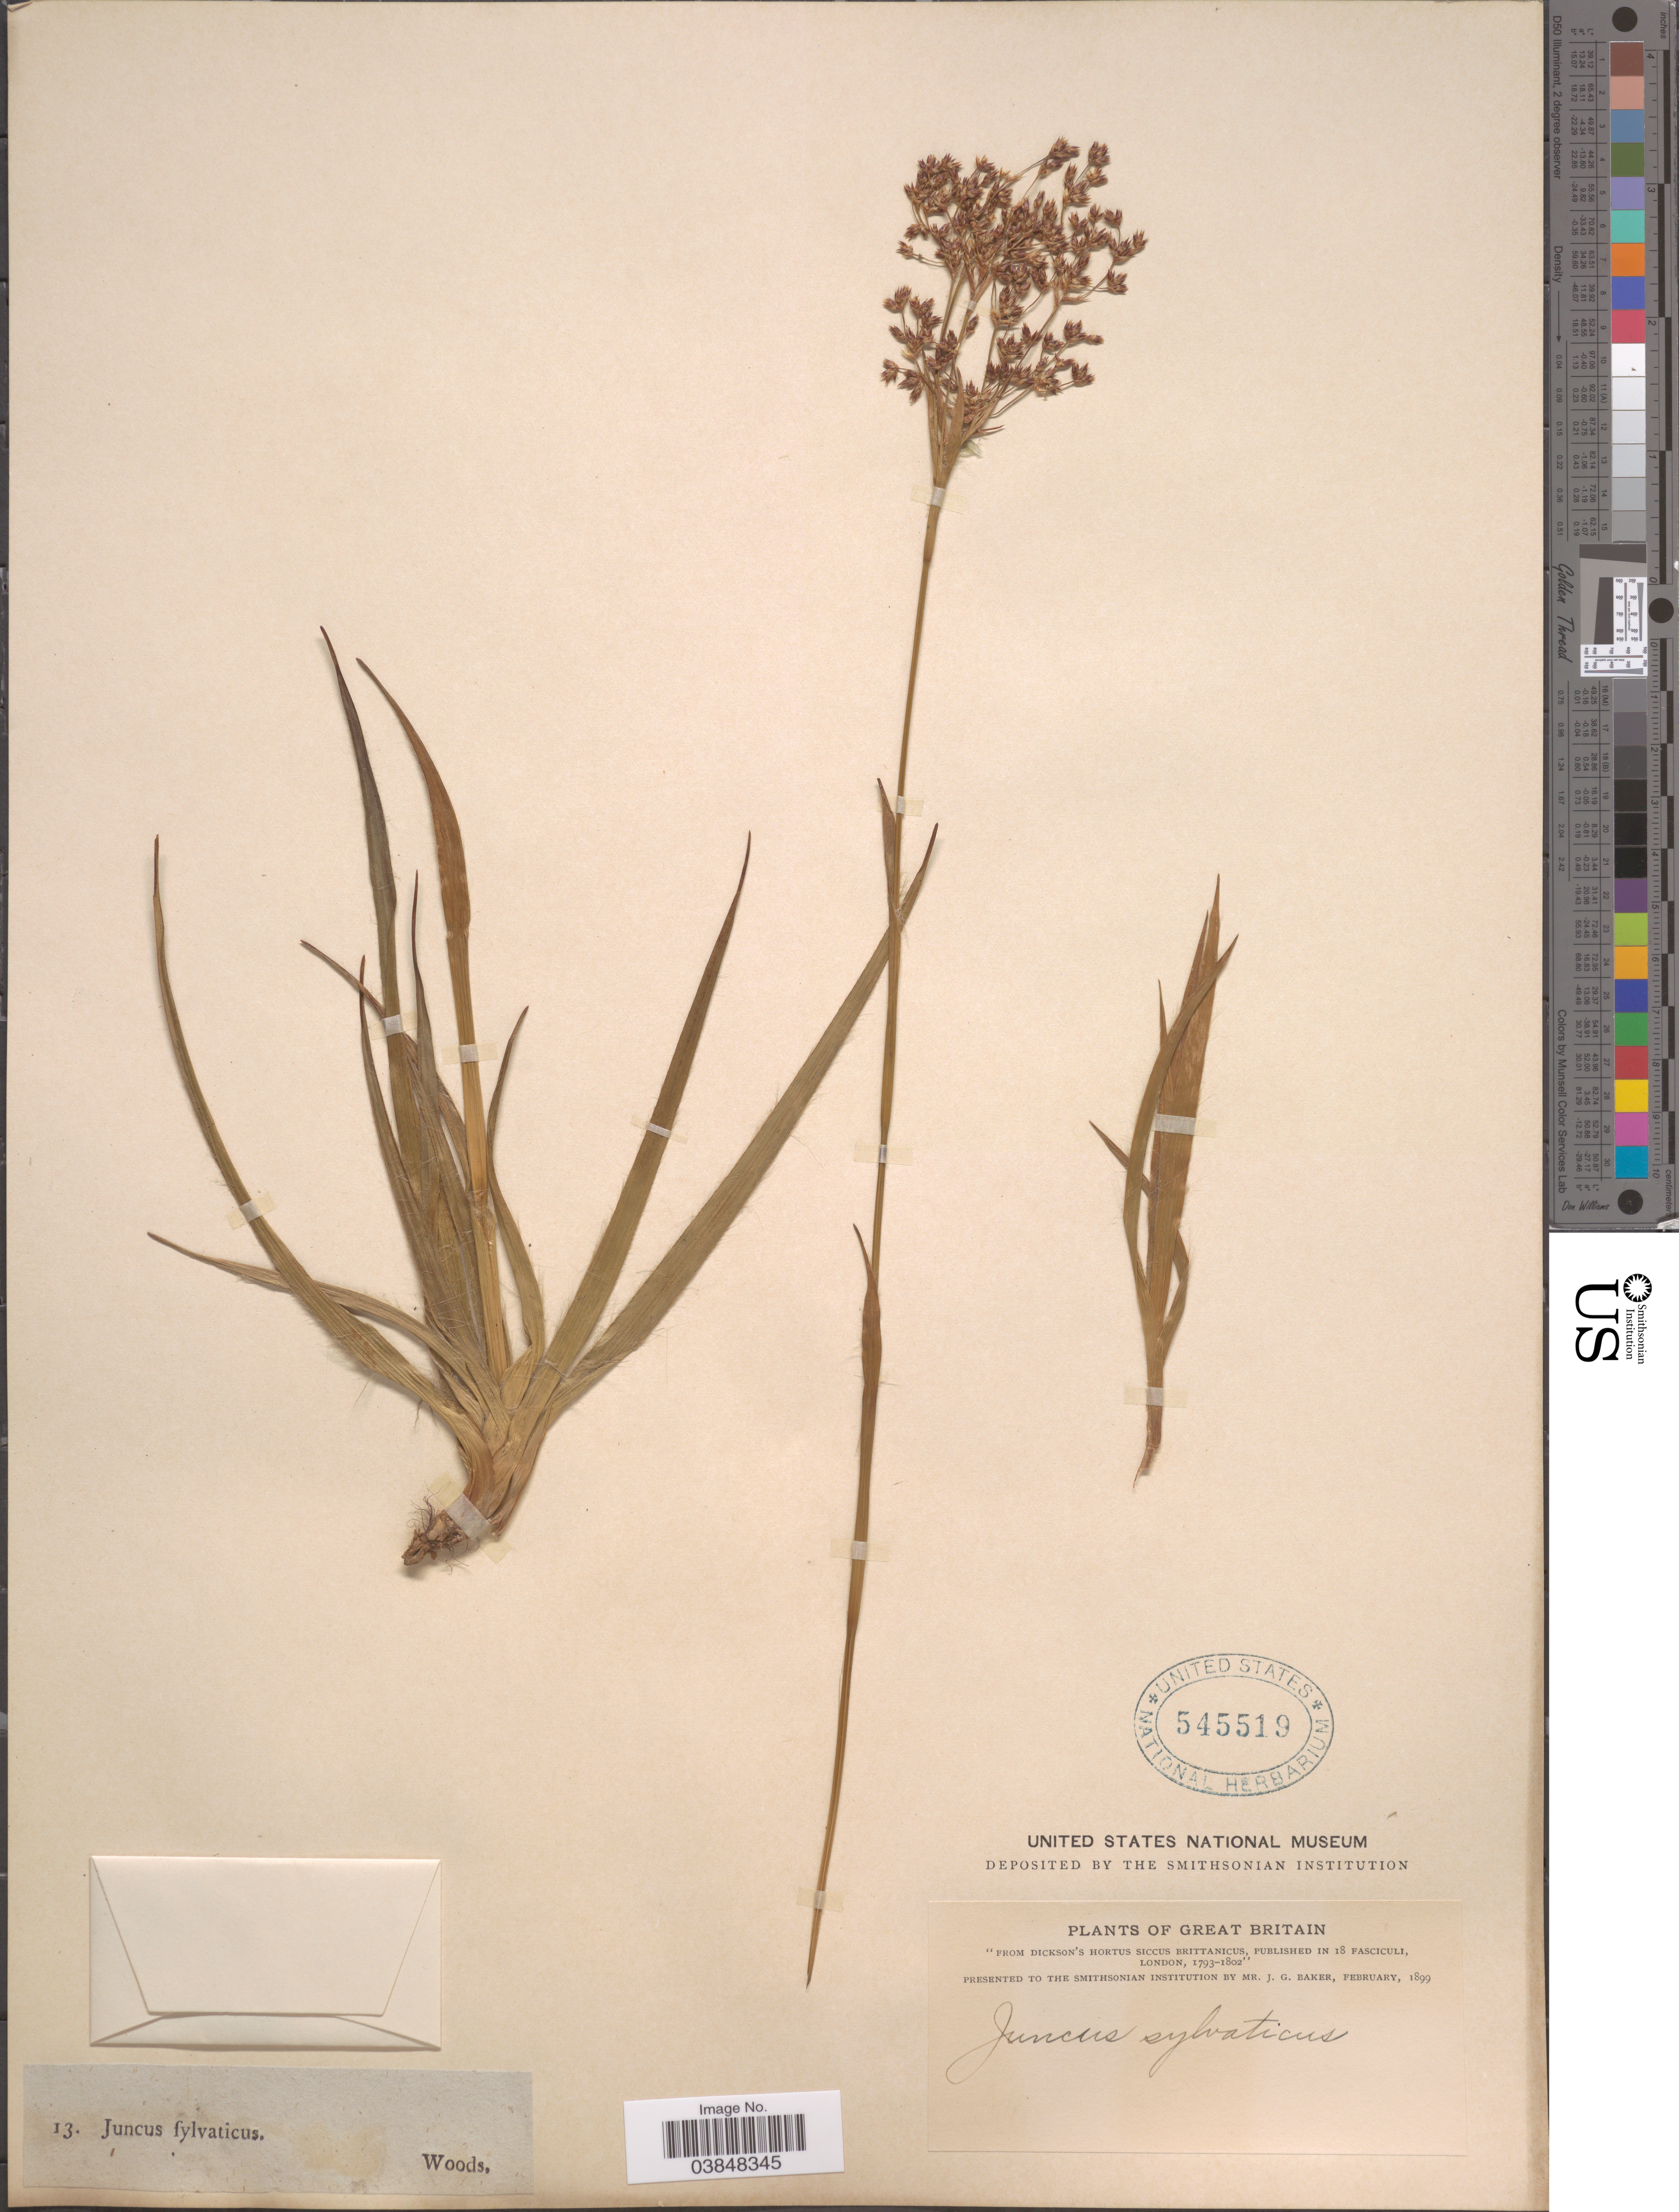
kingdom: Plantae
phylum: Tracheophyta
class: Liliopsida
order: Poales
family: Juncaceae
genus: Luzula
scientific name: Luzula sylvatica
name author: (Huds.) Gaudin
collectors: J. G. Baker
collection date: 1899-02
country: United Kingdom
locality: Great Britain.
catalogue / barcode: US 545519